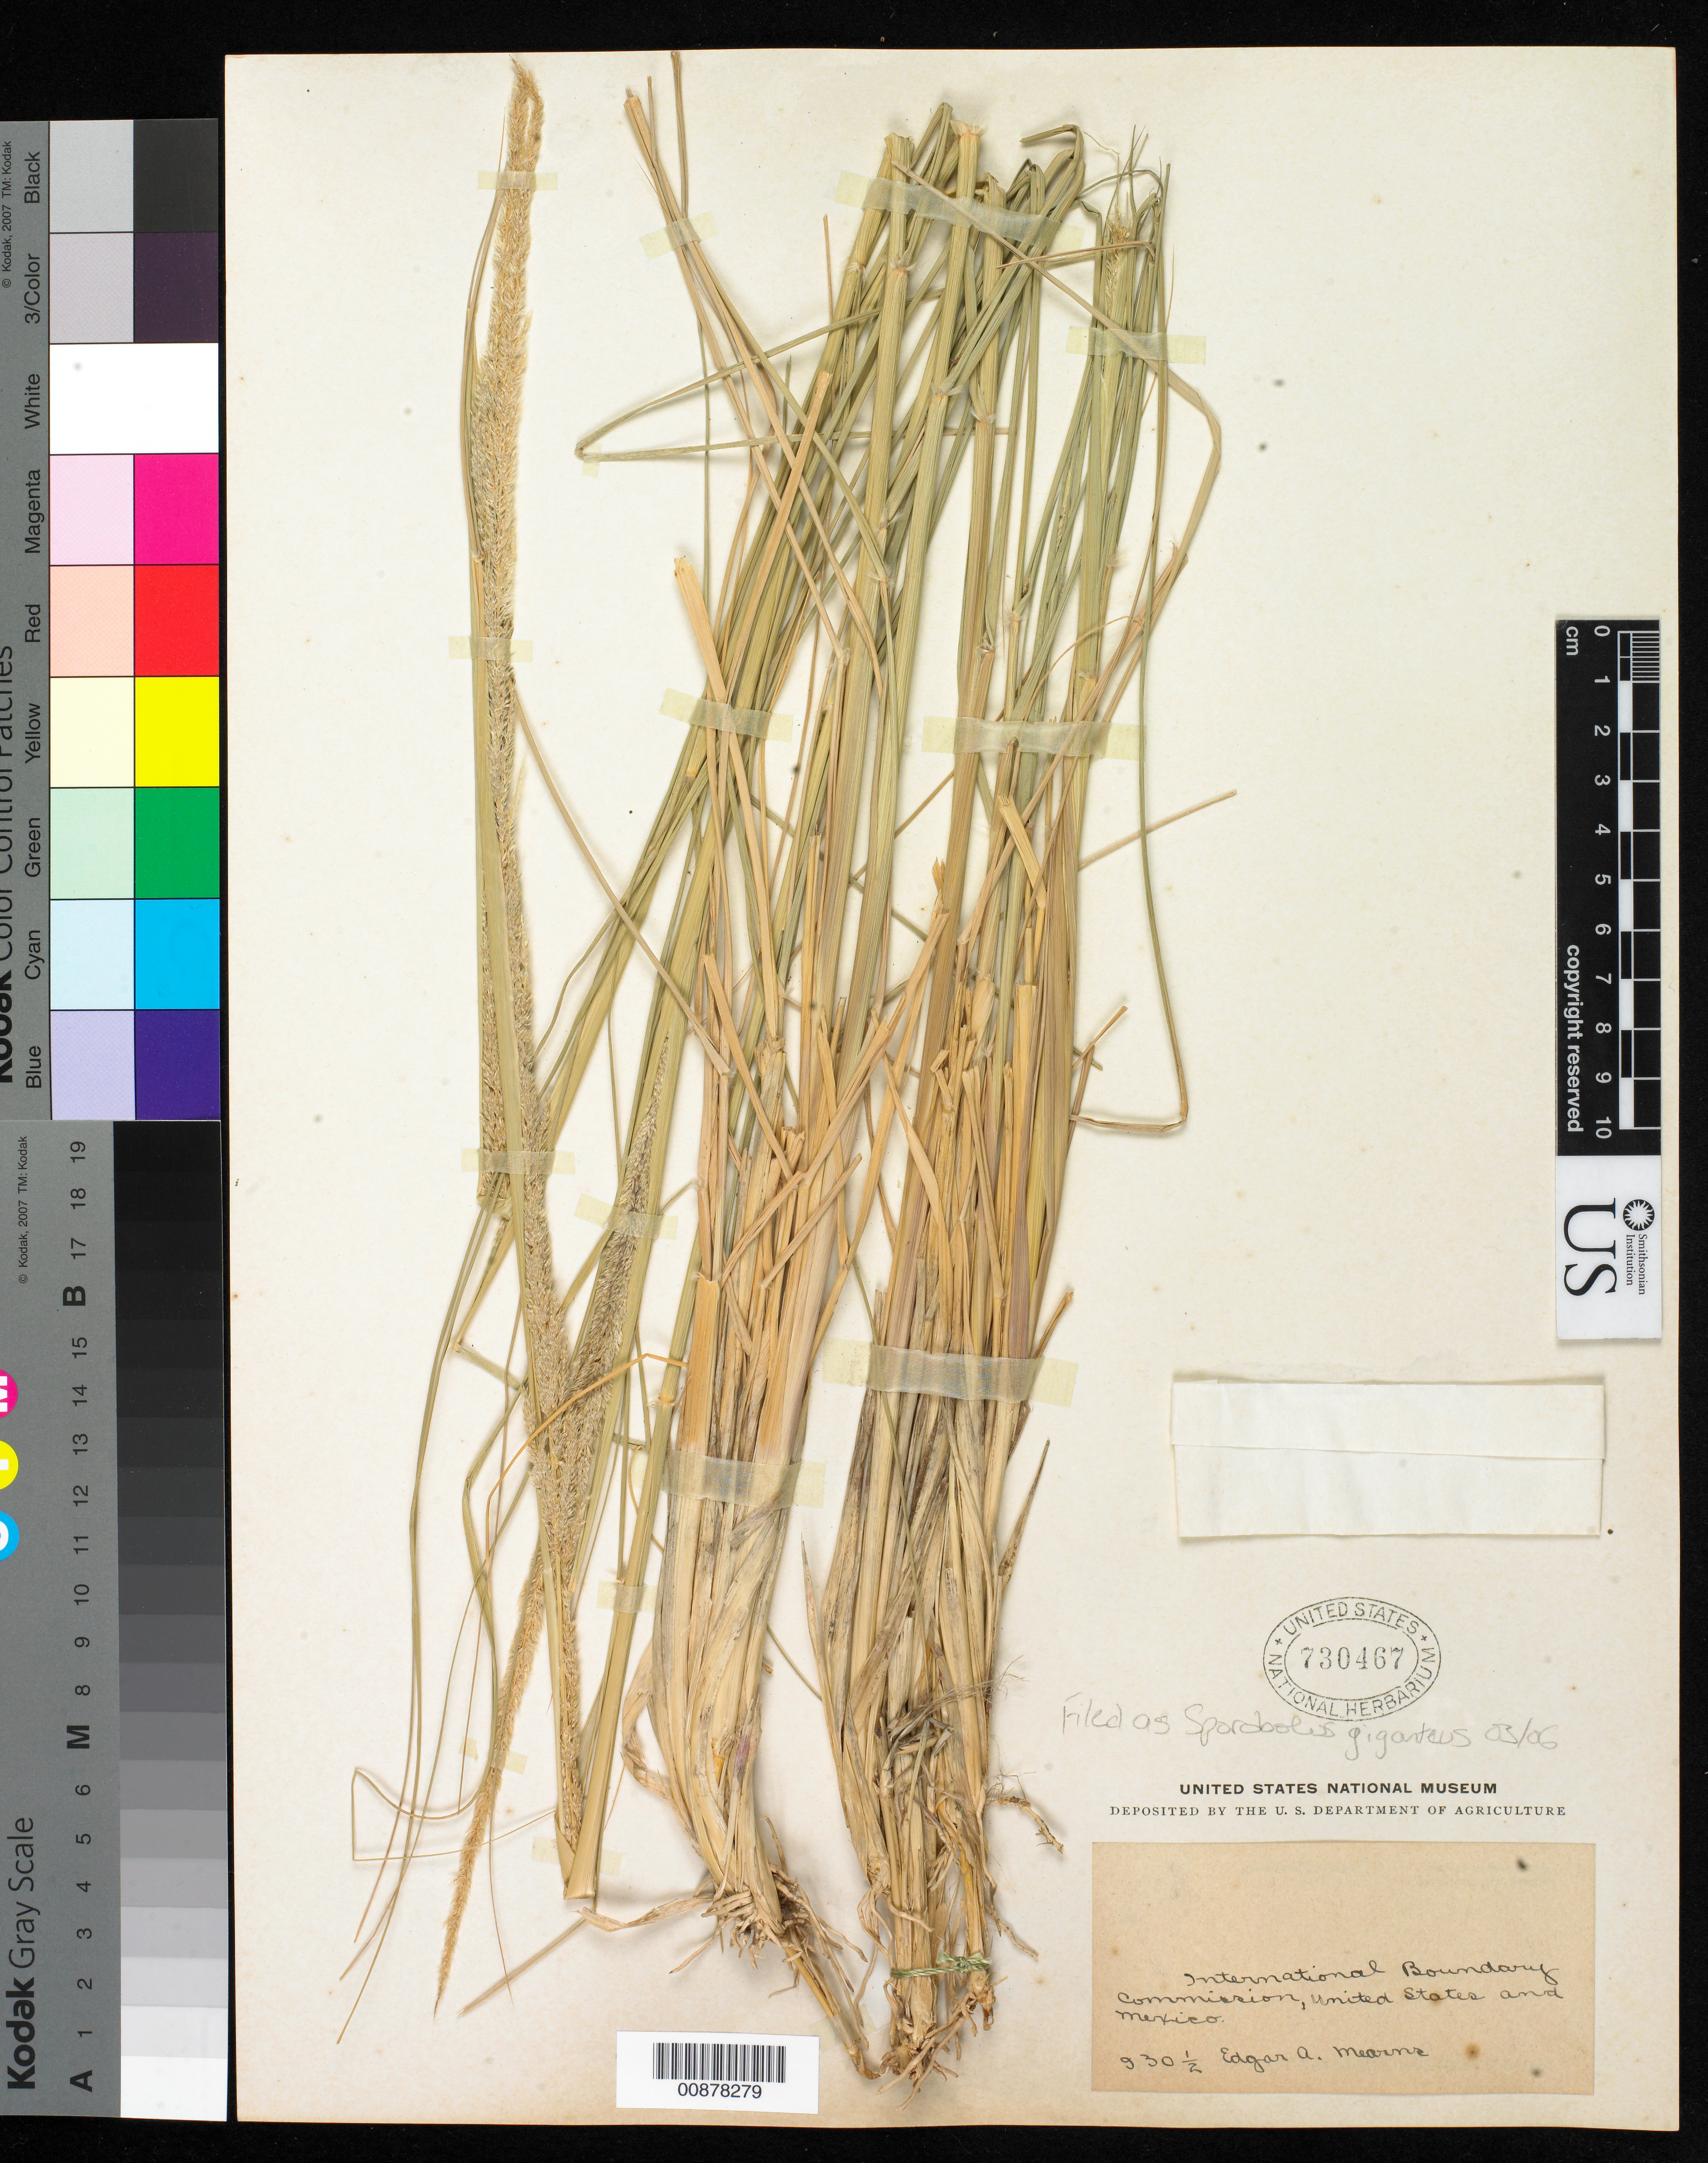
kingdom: Plantae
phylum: Tracheophyta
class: Liliopsida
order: Poales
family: Poaceae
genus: Sporobolus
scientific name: Sporobolus giganteus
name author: Nash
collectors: E. A. Mearns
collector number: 930½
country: United States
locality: USA.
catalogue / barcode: US 730467